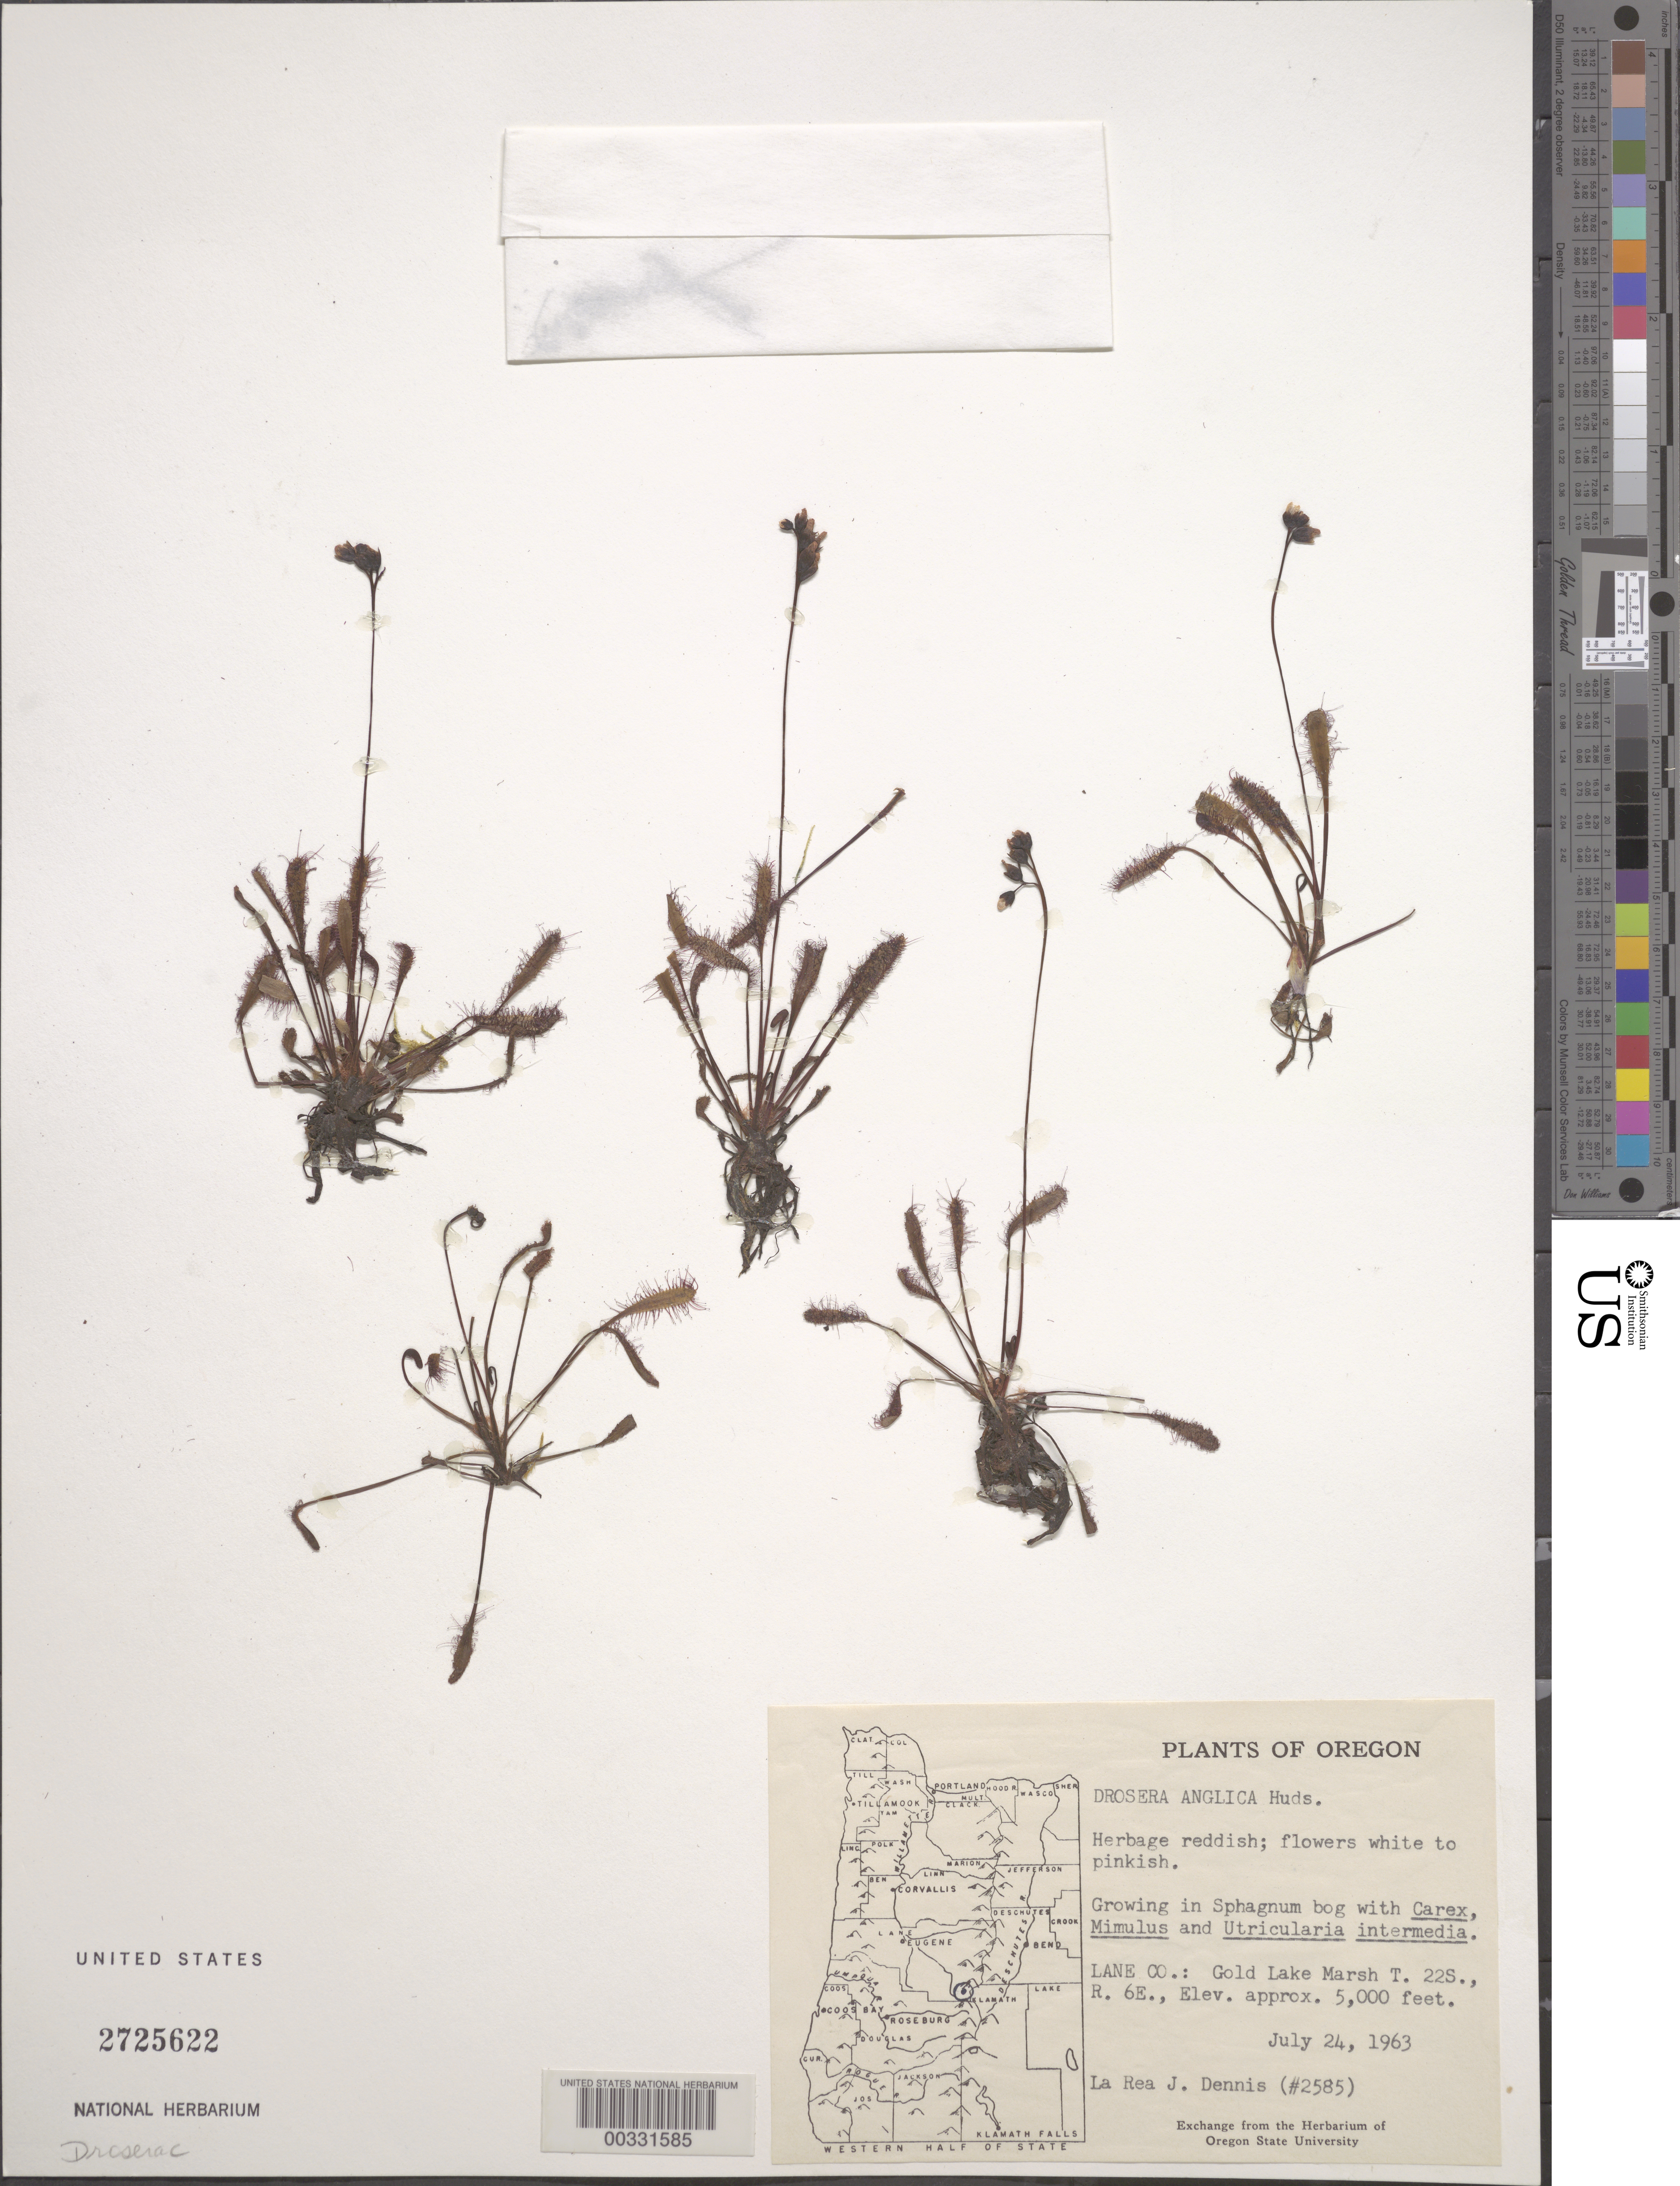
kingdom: Plantae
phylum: Tracheophyta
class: Magnoliopsida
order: Caryophyllales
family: Droseraceae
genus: Drosera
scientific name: Drosera anglica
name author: Huds.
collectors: R. Dennis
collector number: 2585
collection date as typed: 24 Jul 1963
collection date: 1963-07-24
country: United States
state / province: Oregon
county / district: Lane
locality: Gold lake marsh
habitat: In sphagnum bog.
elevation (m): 1524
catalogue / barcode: US 2725622